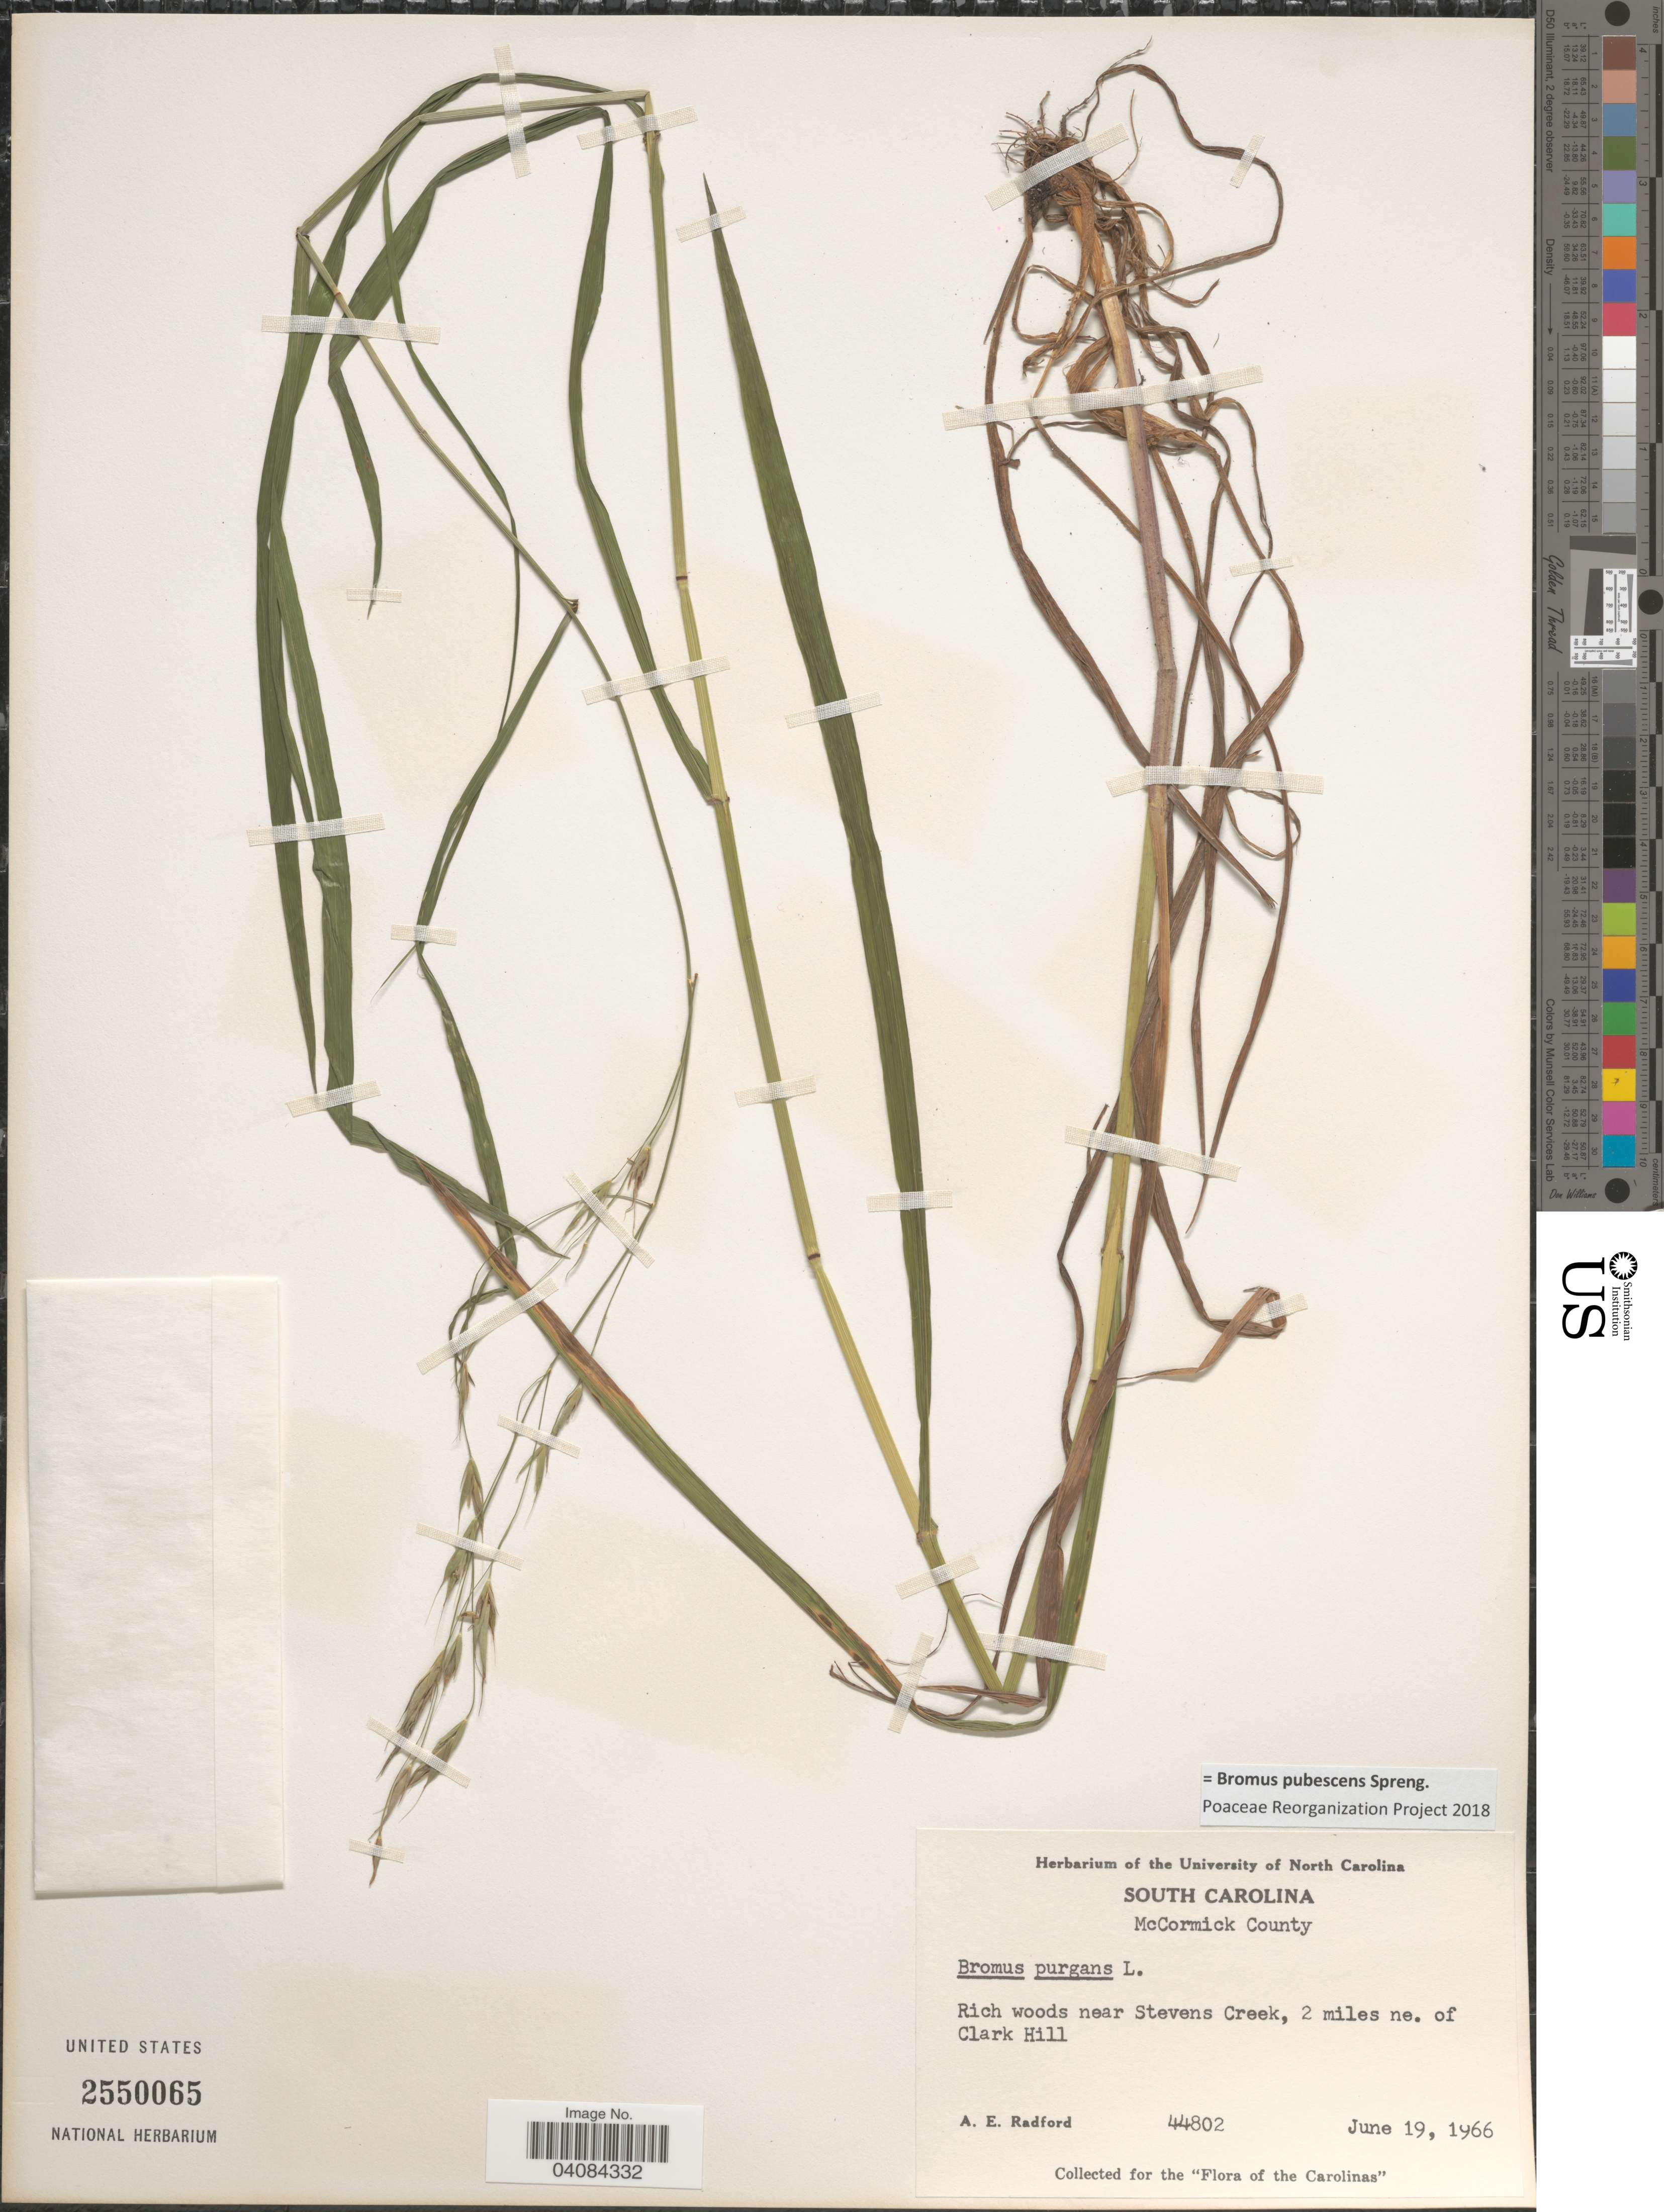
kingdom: Plantae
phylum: Tracheophyta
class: Liliopsida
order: Poales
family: Poaceae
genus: Bromus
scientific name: Bromus pubescens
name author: Muhl. ex Willd.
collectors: A. E. Radford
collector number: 44802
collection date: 1966-06-19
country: United States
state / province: South Carolina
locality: McCormick County. Rich woods near Stevens Creek, 2 miles ne. of Clark Hill.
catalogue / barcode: US 2550065